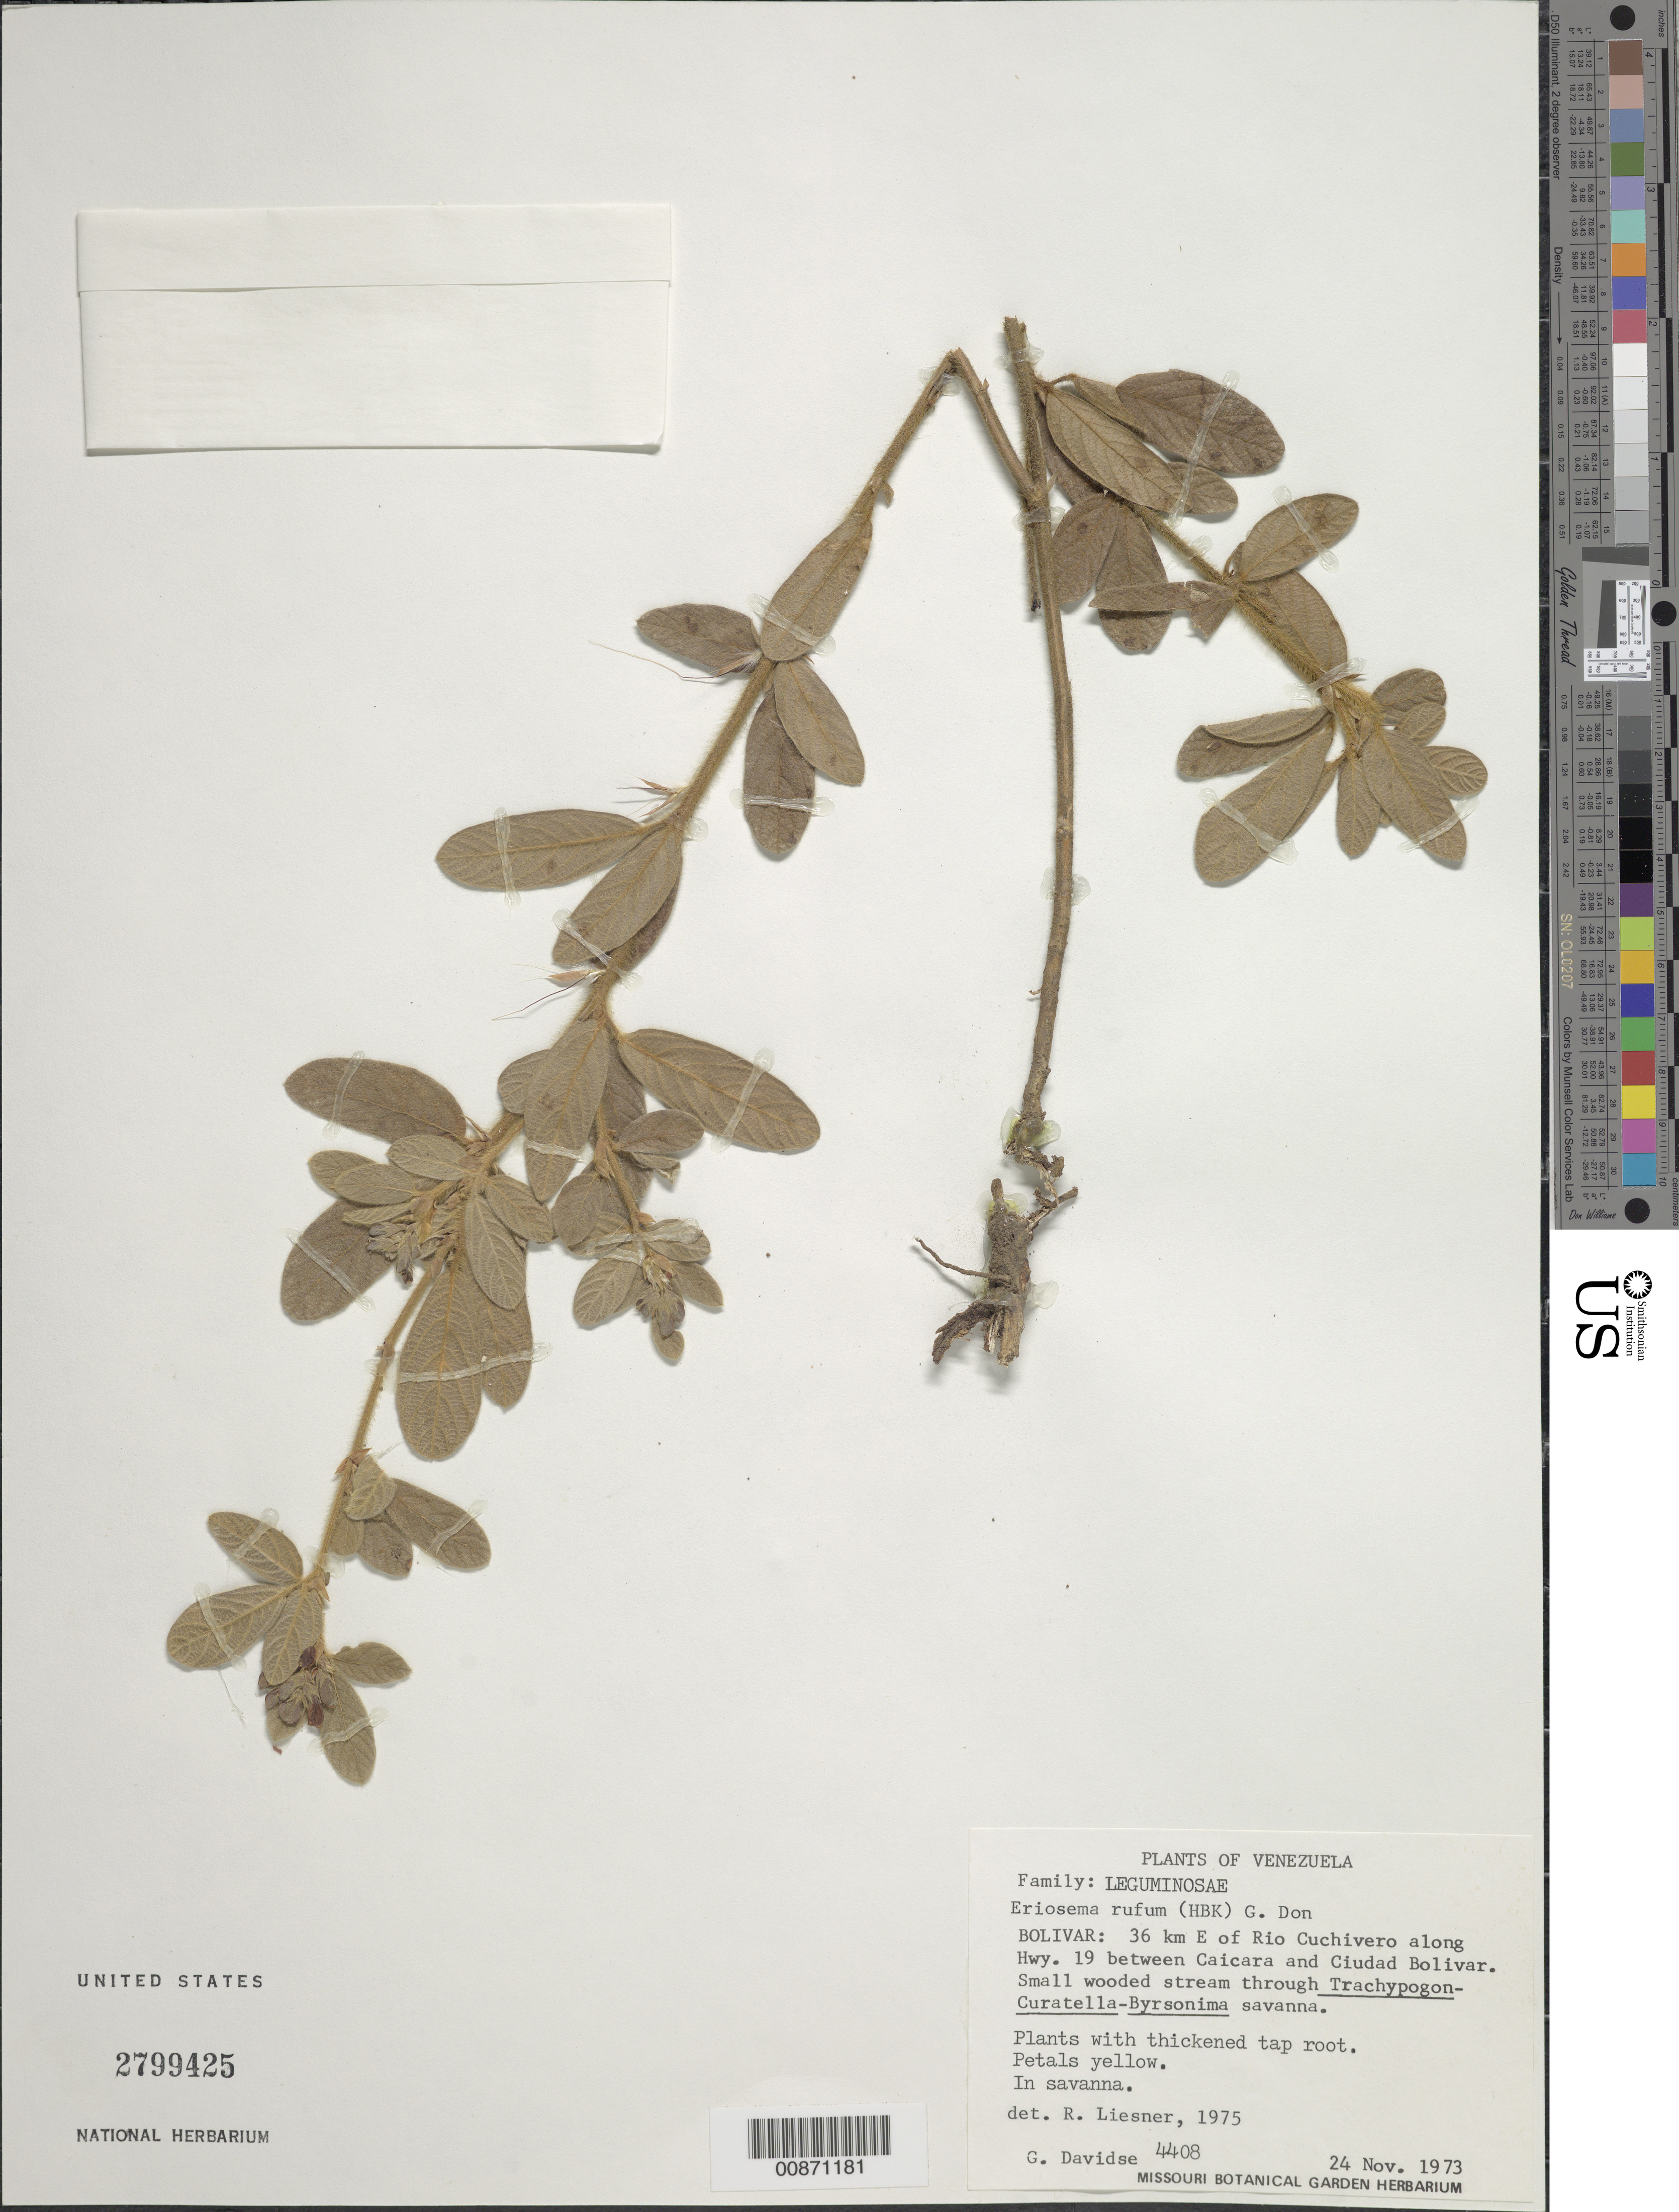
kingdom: Plantae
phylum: Tracheophyta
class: Magnoliopsida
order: Fabales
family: Fabaceae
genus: Eriosema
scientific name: Eriosema rufum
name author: (Kunth) G. Don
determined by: Liesner, R. L.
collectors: G. Davidse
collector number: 4408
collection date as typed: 24-Nov-73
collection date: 1973-11-24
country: Venezuela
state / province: Bolívar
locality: Rio Cuchivero, 36 km E of; along Hwy 19 between Caicara and Ciudad Bolívar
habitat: Small wooded stream through Trachypogon-Curatella-Byrsonima savanna; in savanna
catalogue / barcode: US 2799425